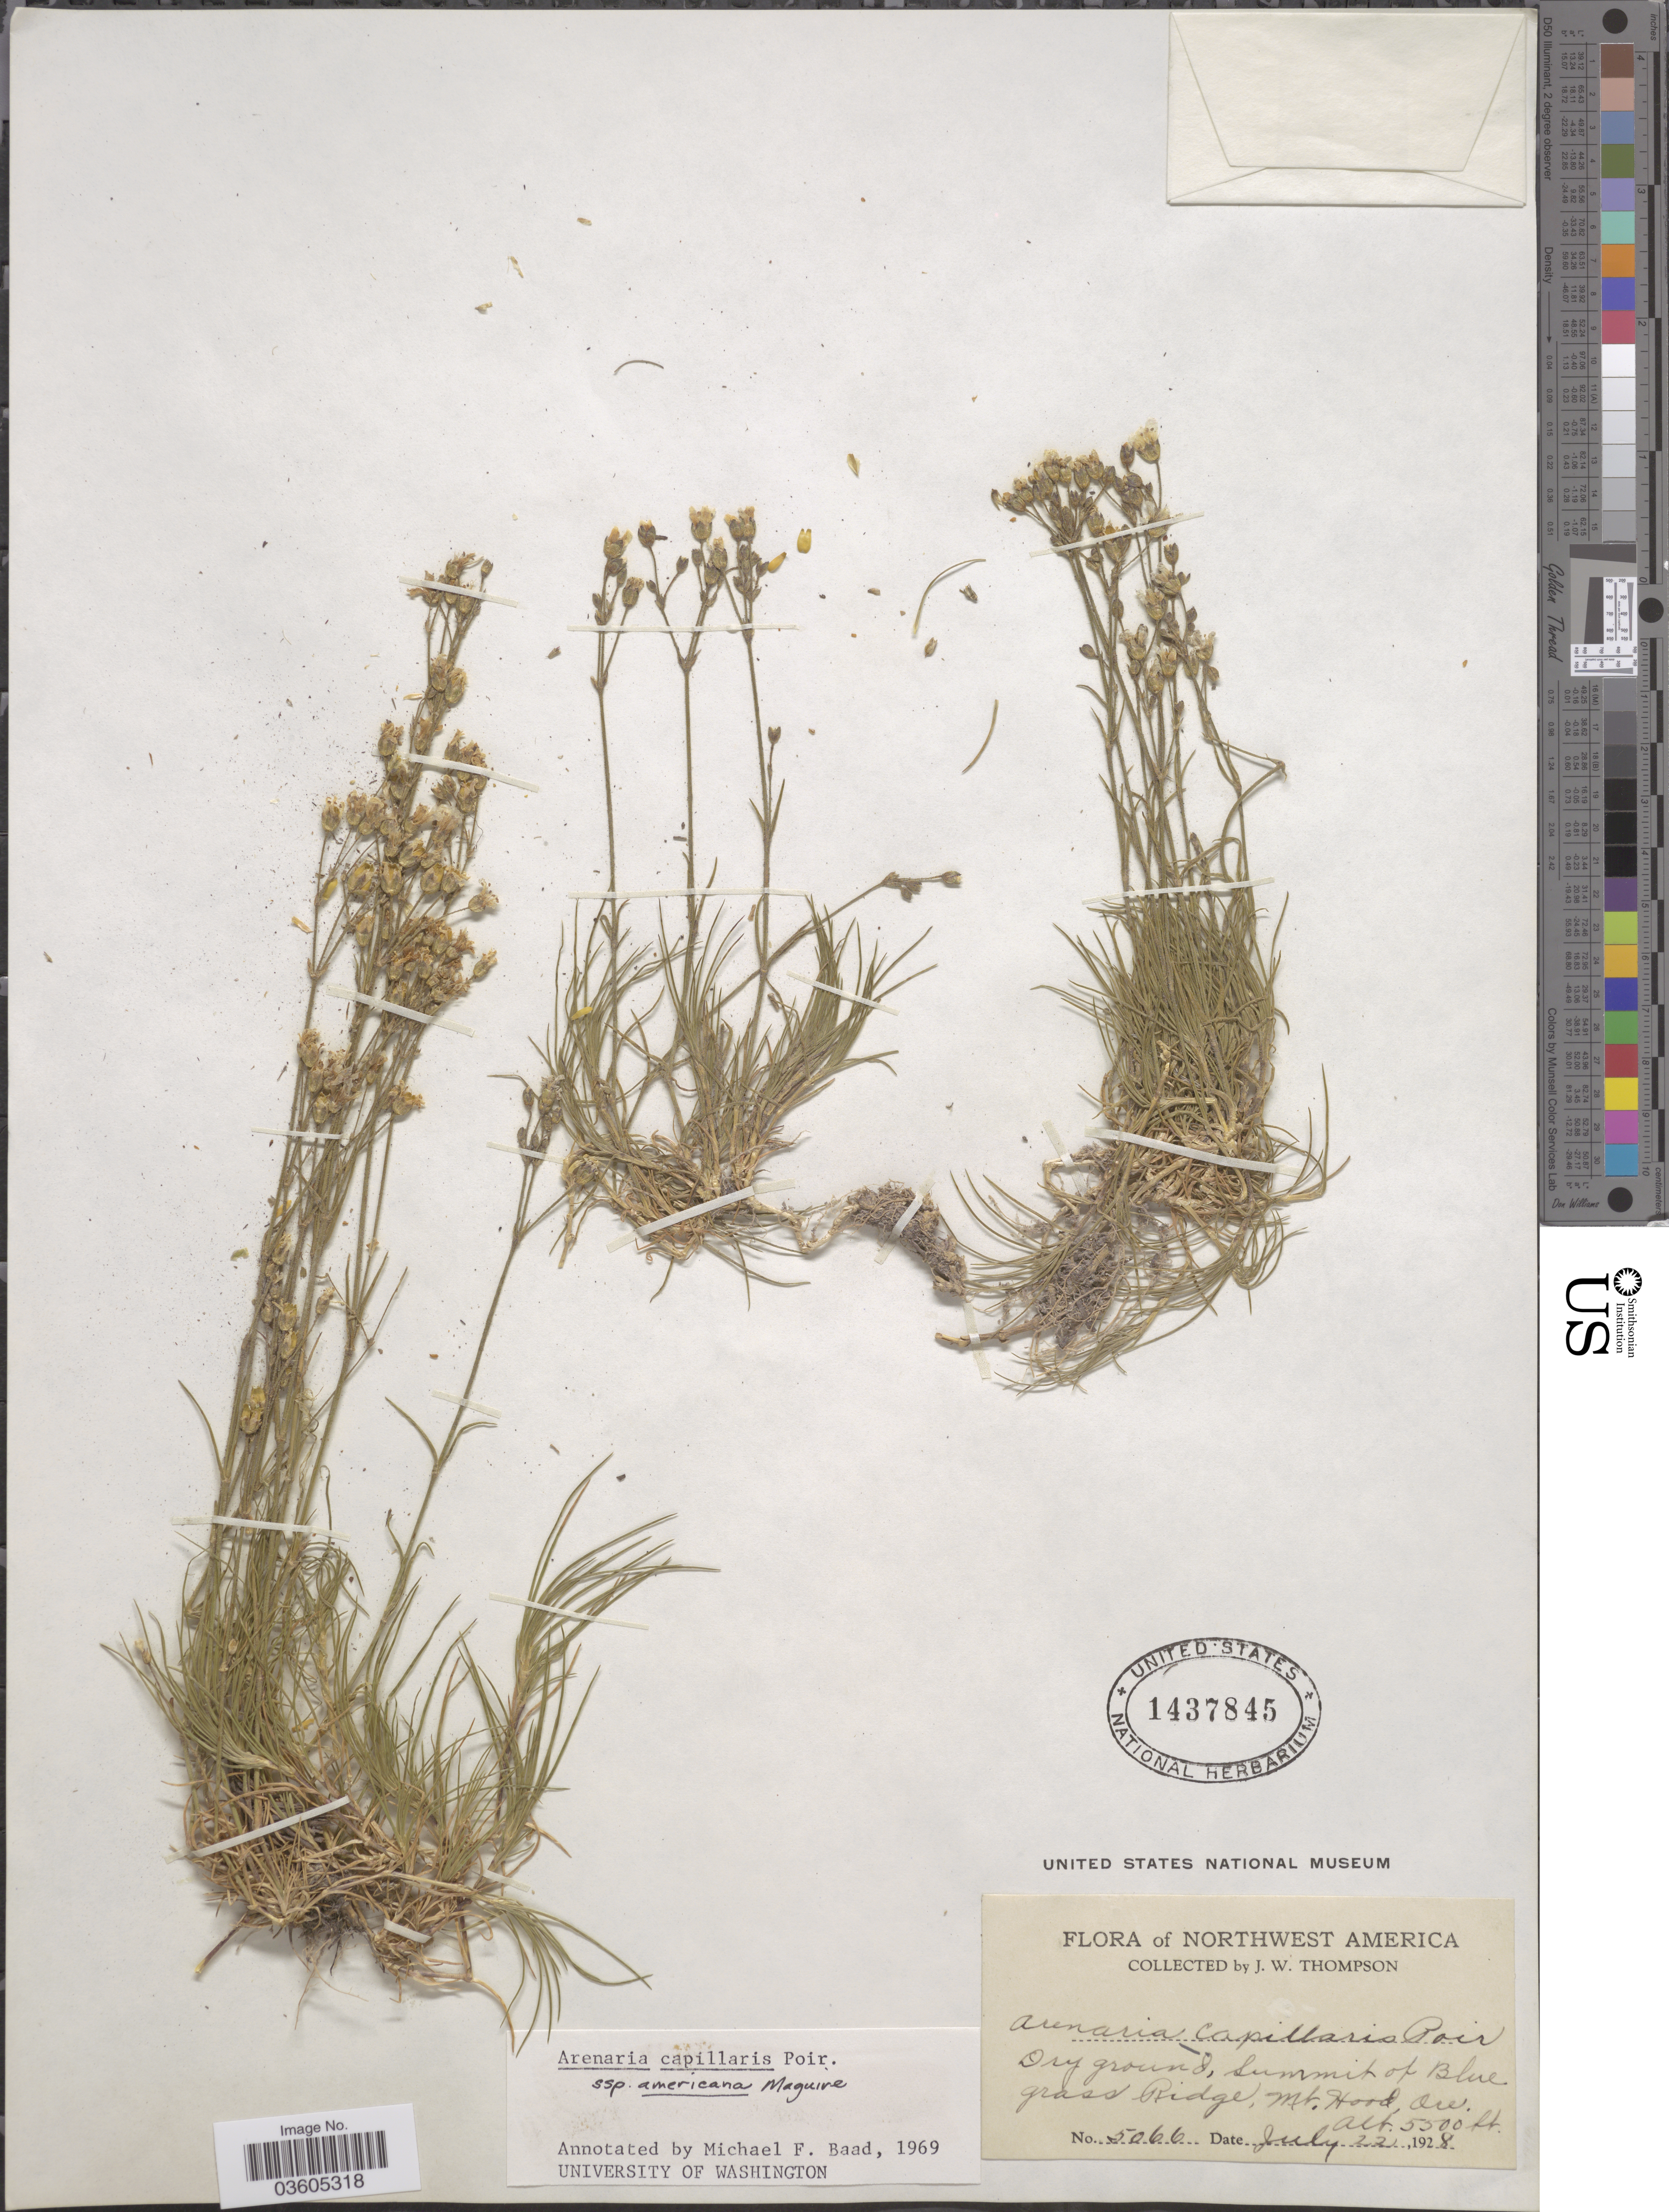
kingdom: Plantae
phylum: Tracheophyta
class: Magnoliopsida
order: Caryophyllales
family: Caryophyllaceae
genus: Eremogone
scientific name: Eremogone capillaris var. americana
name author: (Maguire) R.L. Hartm. & Rabeler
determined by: U.S. National Herbarium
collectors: J. Thompson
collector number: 5066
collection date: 1928-07-22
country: United States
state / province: Oregon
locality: Northwest America. Summit of Blue grass Ridge, Mt. Hood.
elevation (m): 1676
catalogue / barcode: US 1437845